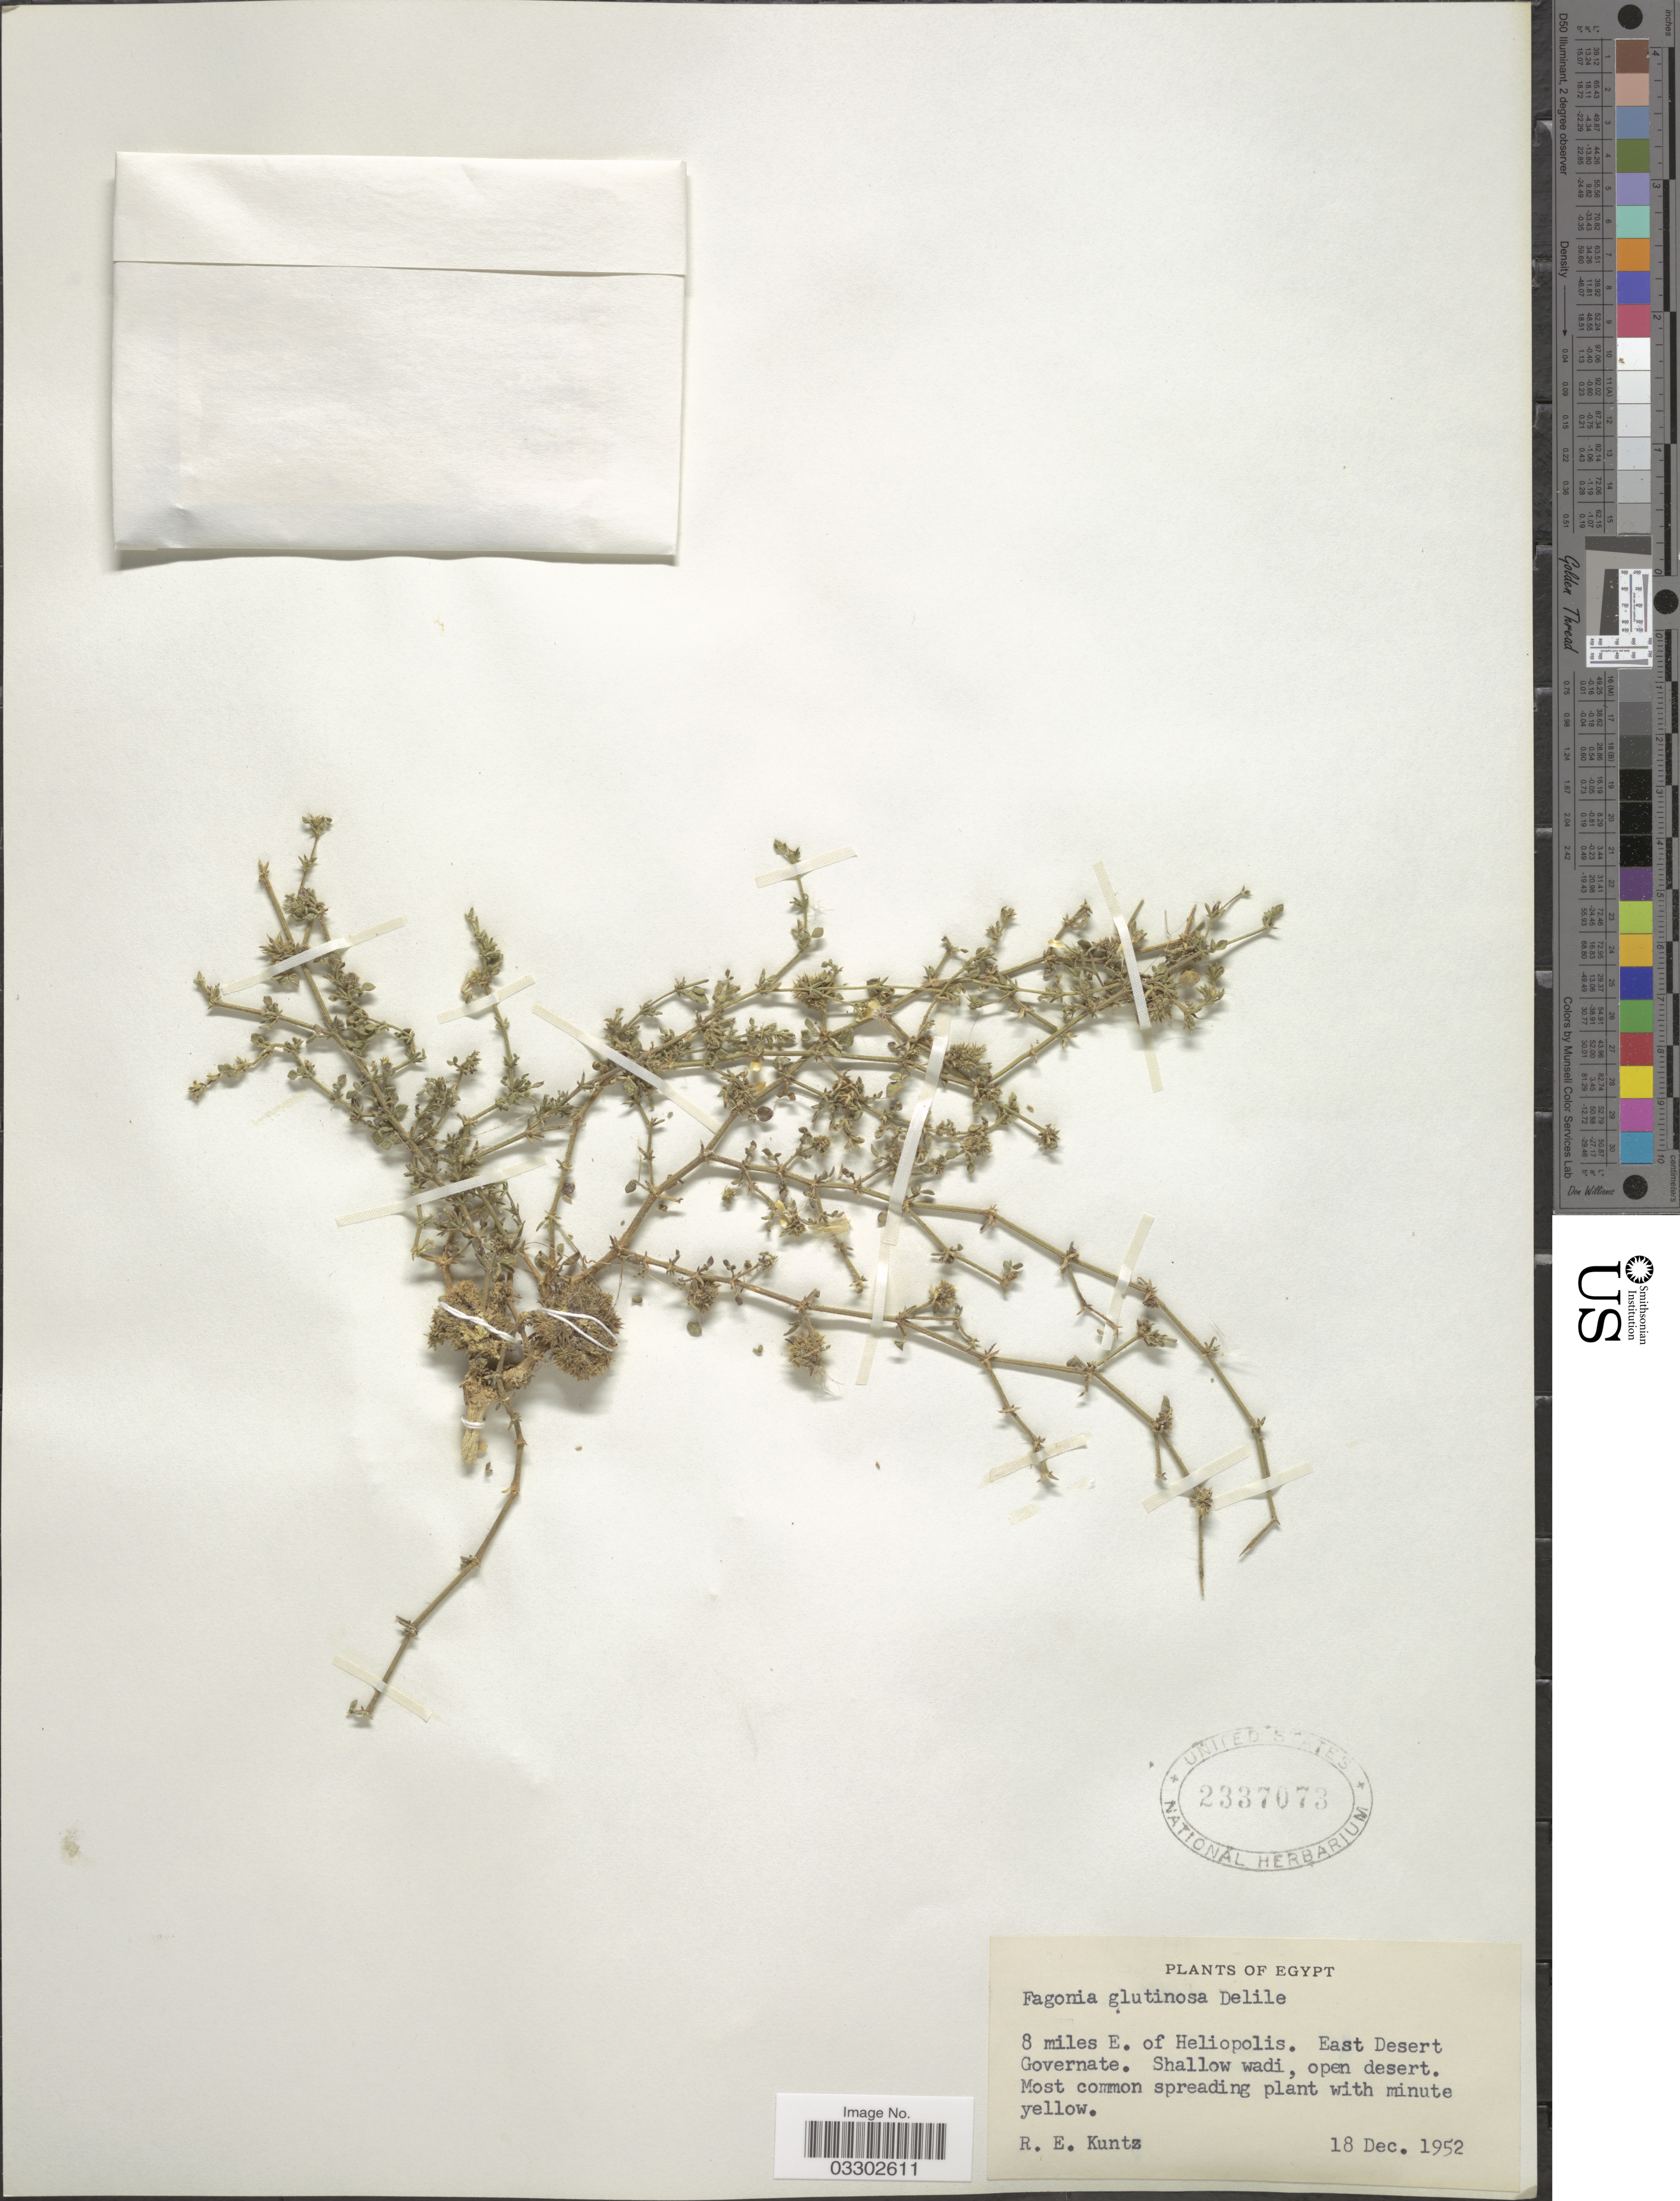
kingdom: Plantae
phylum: Tracheophyta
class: Magnoliopsida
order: Zygophyllales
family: Zygophyllaceae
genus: Fagonia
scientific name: Fagonia glutinosa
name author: Delile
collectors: R. E. Kuntz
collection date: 1952-12-18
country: Egypt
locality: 8 miles E. of Heliopolis. East Desert Governate.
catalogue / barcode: US 2337073